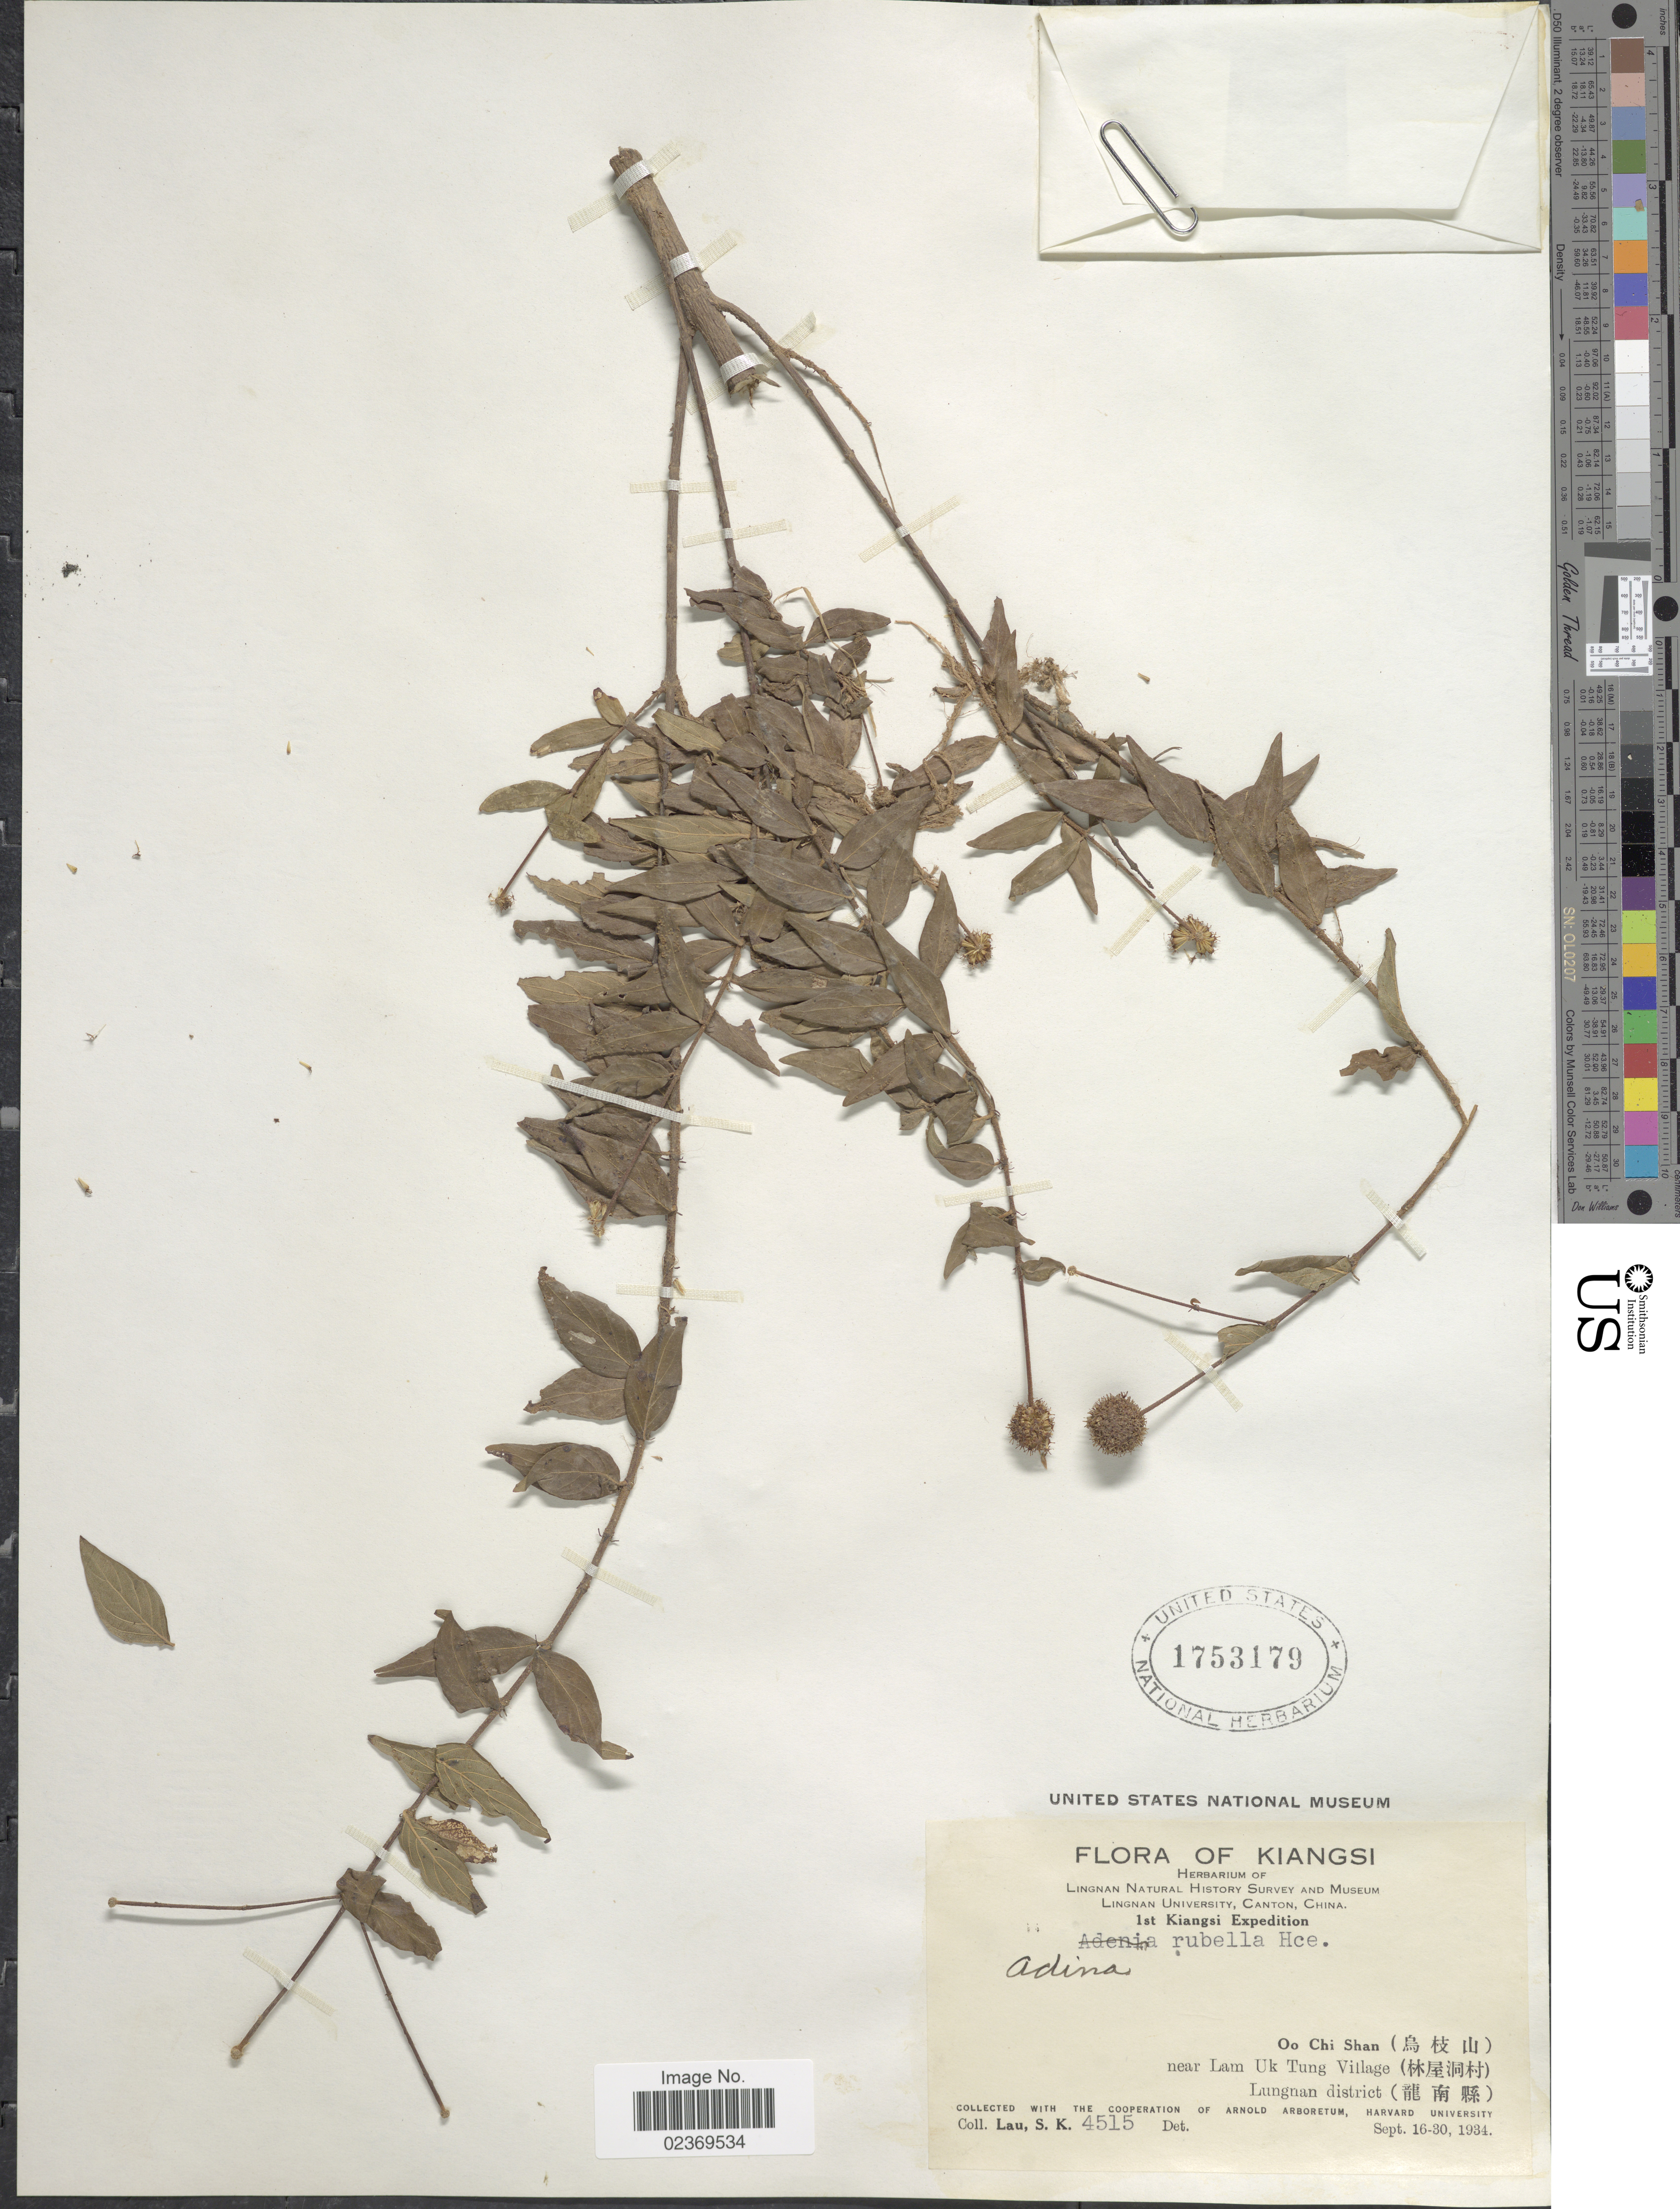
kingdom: Plantae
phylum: Tracheophyta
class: Magnoliopsida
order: Gentianales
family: Rubiaceae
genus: Adina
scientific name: Adina rubella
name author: Hance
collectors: S. K. Lau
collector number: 4515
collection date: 1934-09-16/1934-09-30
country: China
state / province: Jiangxi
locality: Kiangsi, Oo Chi Shan, near Lam Uk Tung Village, Lungnan district.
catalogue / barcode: US 1753179